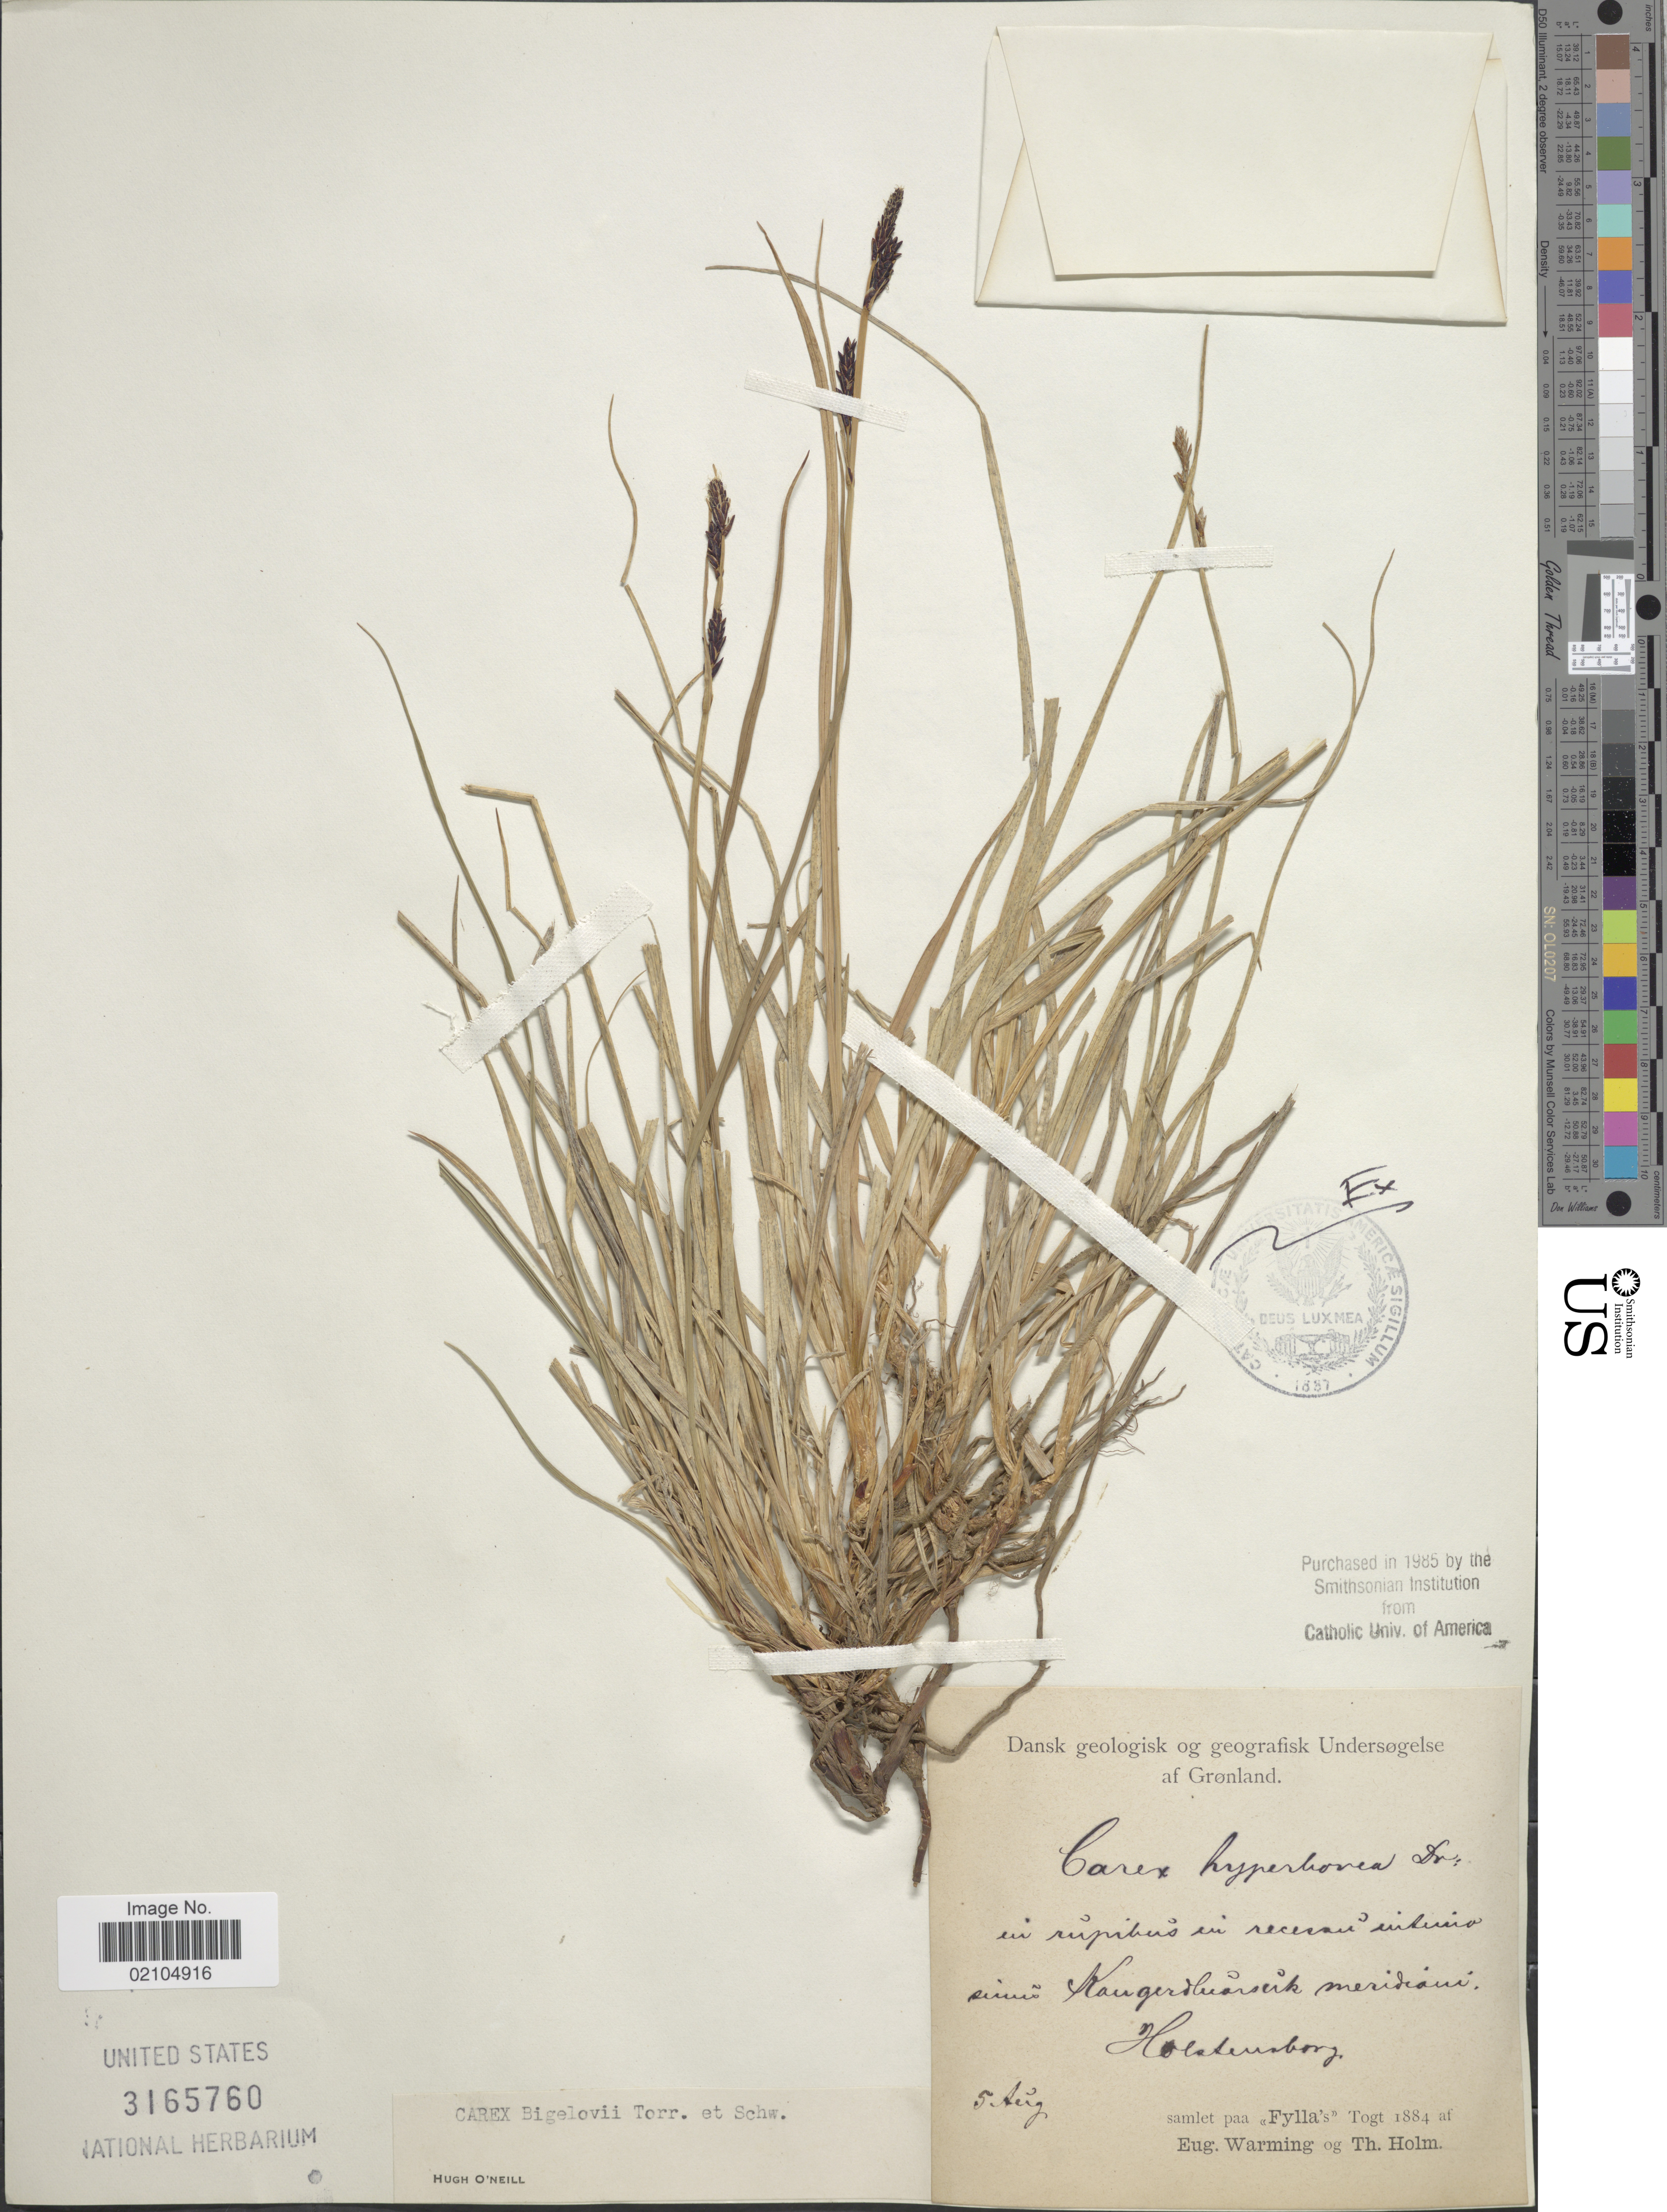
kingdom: Plantae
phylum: Tracheophyta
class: Liliopsida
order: Poales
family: Cyperaceae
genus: Carex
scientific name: Carex bigelowii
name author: Torr. ex Schwein.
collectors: E. Warming & T. Holm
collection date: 1884-08-05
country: Greenland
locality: Grønland, Kangerlussuak meridiani, Holsteinsborg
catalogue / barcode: US 3165760